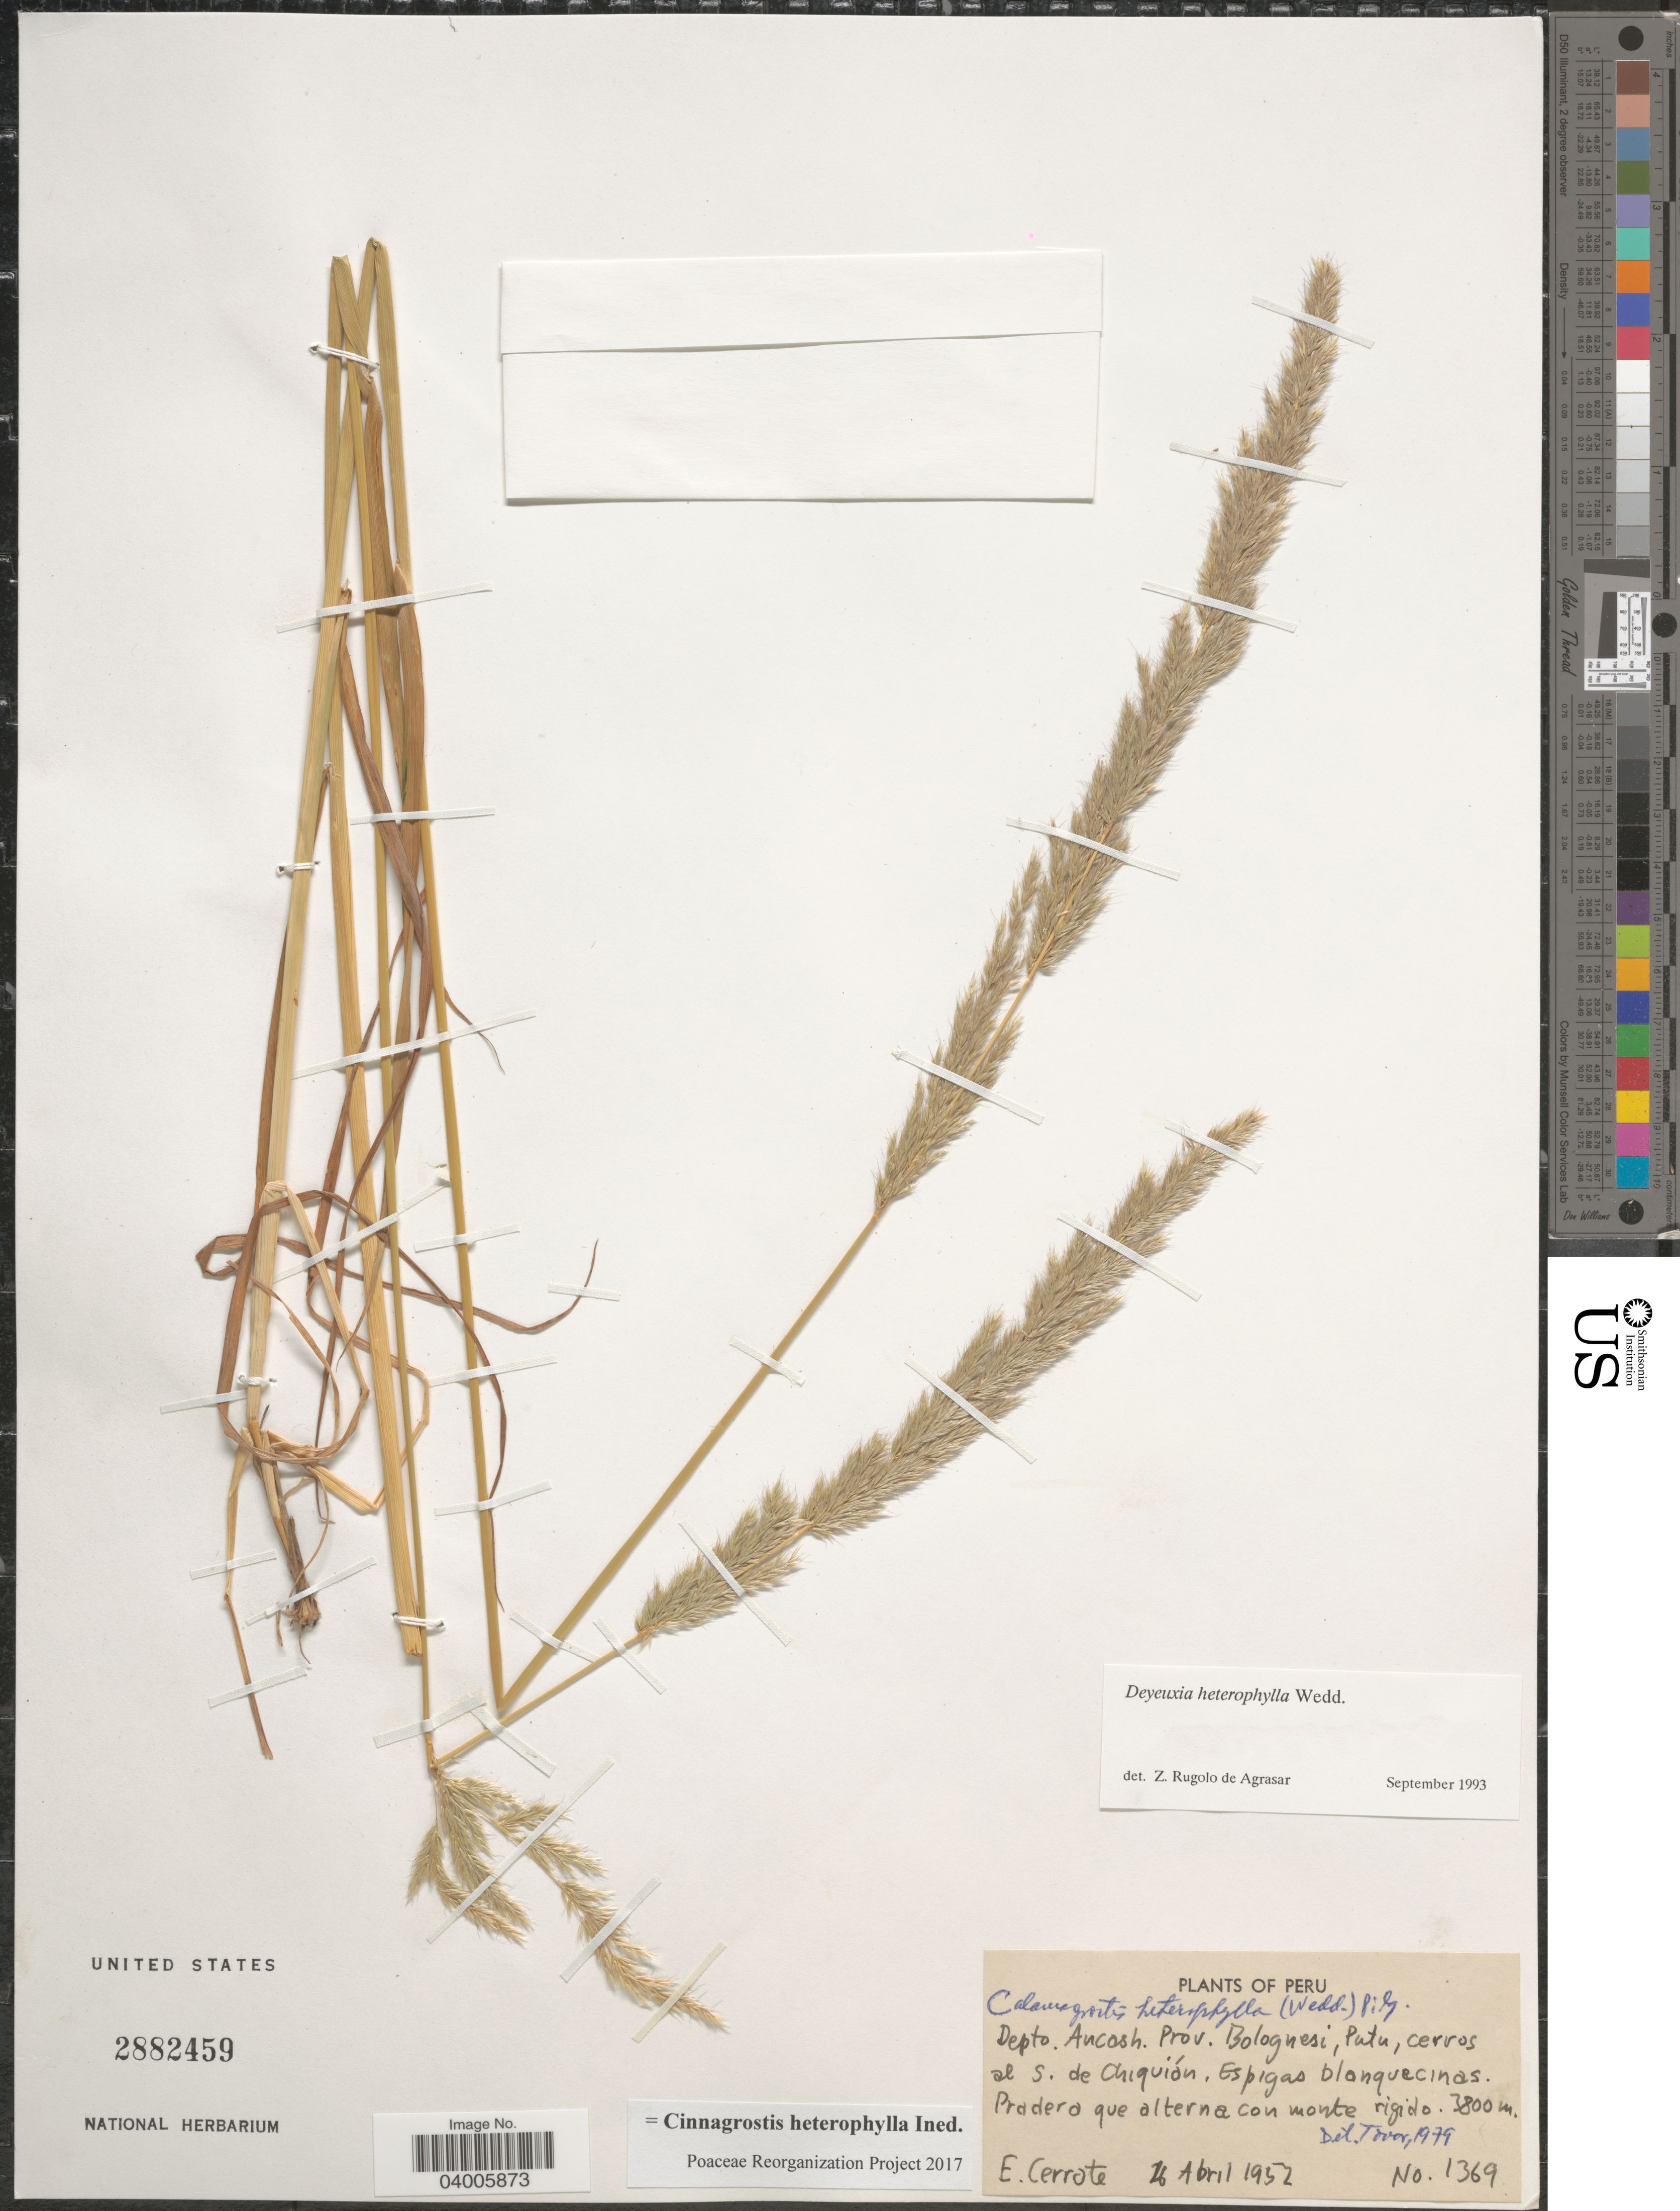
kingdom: Plantae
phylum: Tracheophyta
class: Liliopsida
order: Poales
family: Poaceae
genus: Cinnagrostis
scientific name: Cinnagrostis heterophylla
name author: (Wedd.) P.M. Peterson et al.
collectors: E. Cerrate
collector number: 1369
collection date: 1952-04-08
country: Peru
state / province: Ancash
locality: Depto. Ancash. Prov. Bolognesi, Putu, cerros al S. de Chiquián, Espigas blanquecinas.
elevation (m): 3800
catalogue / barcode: US 2882459